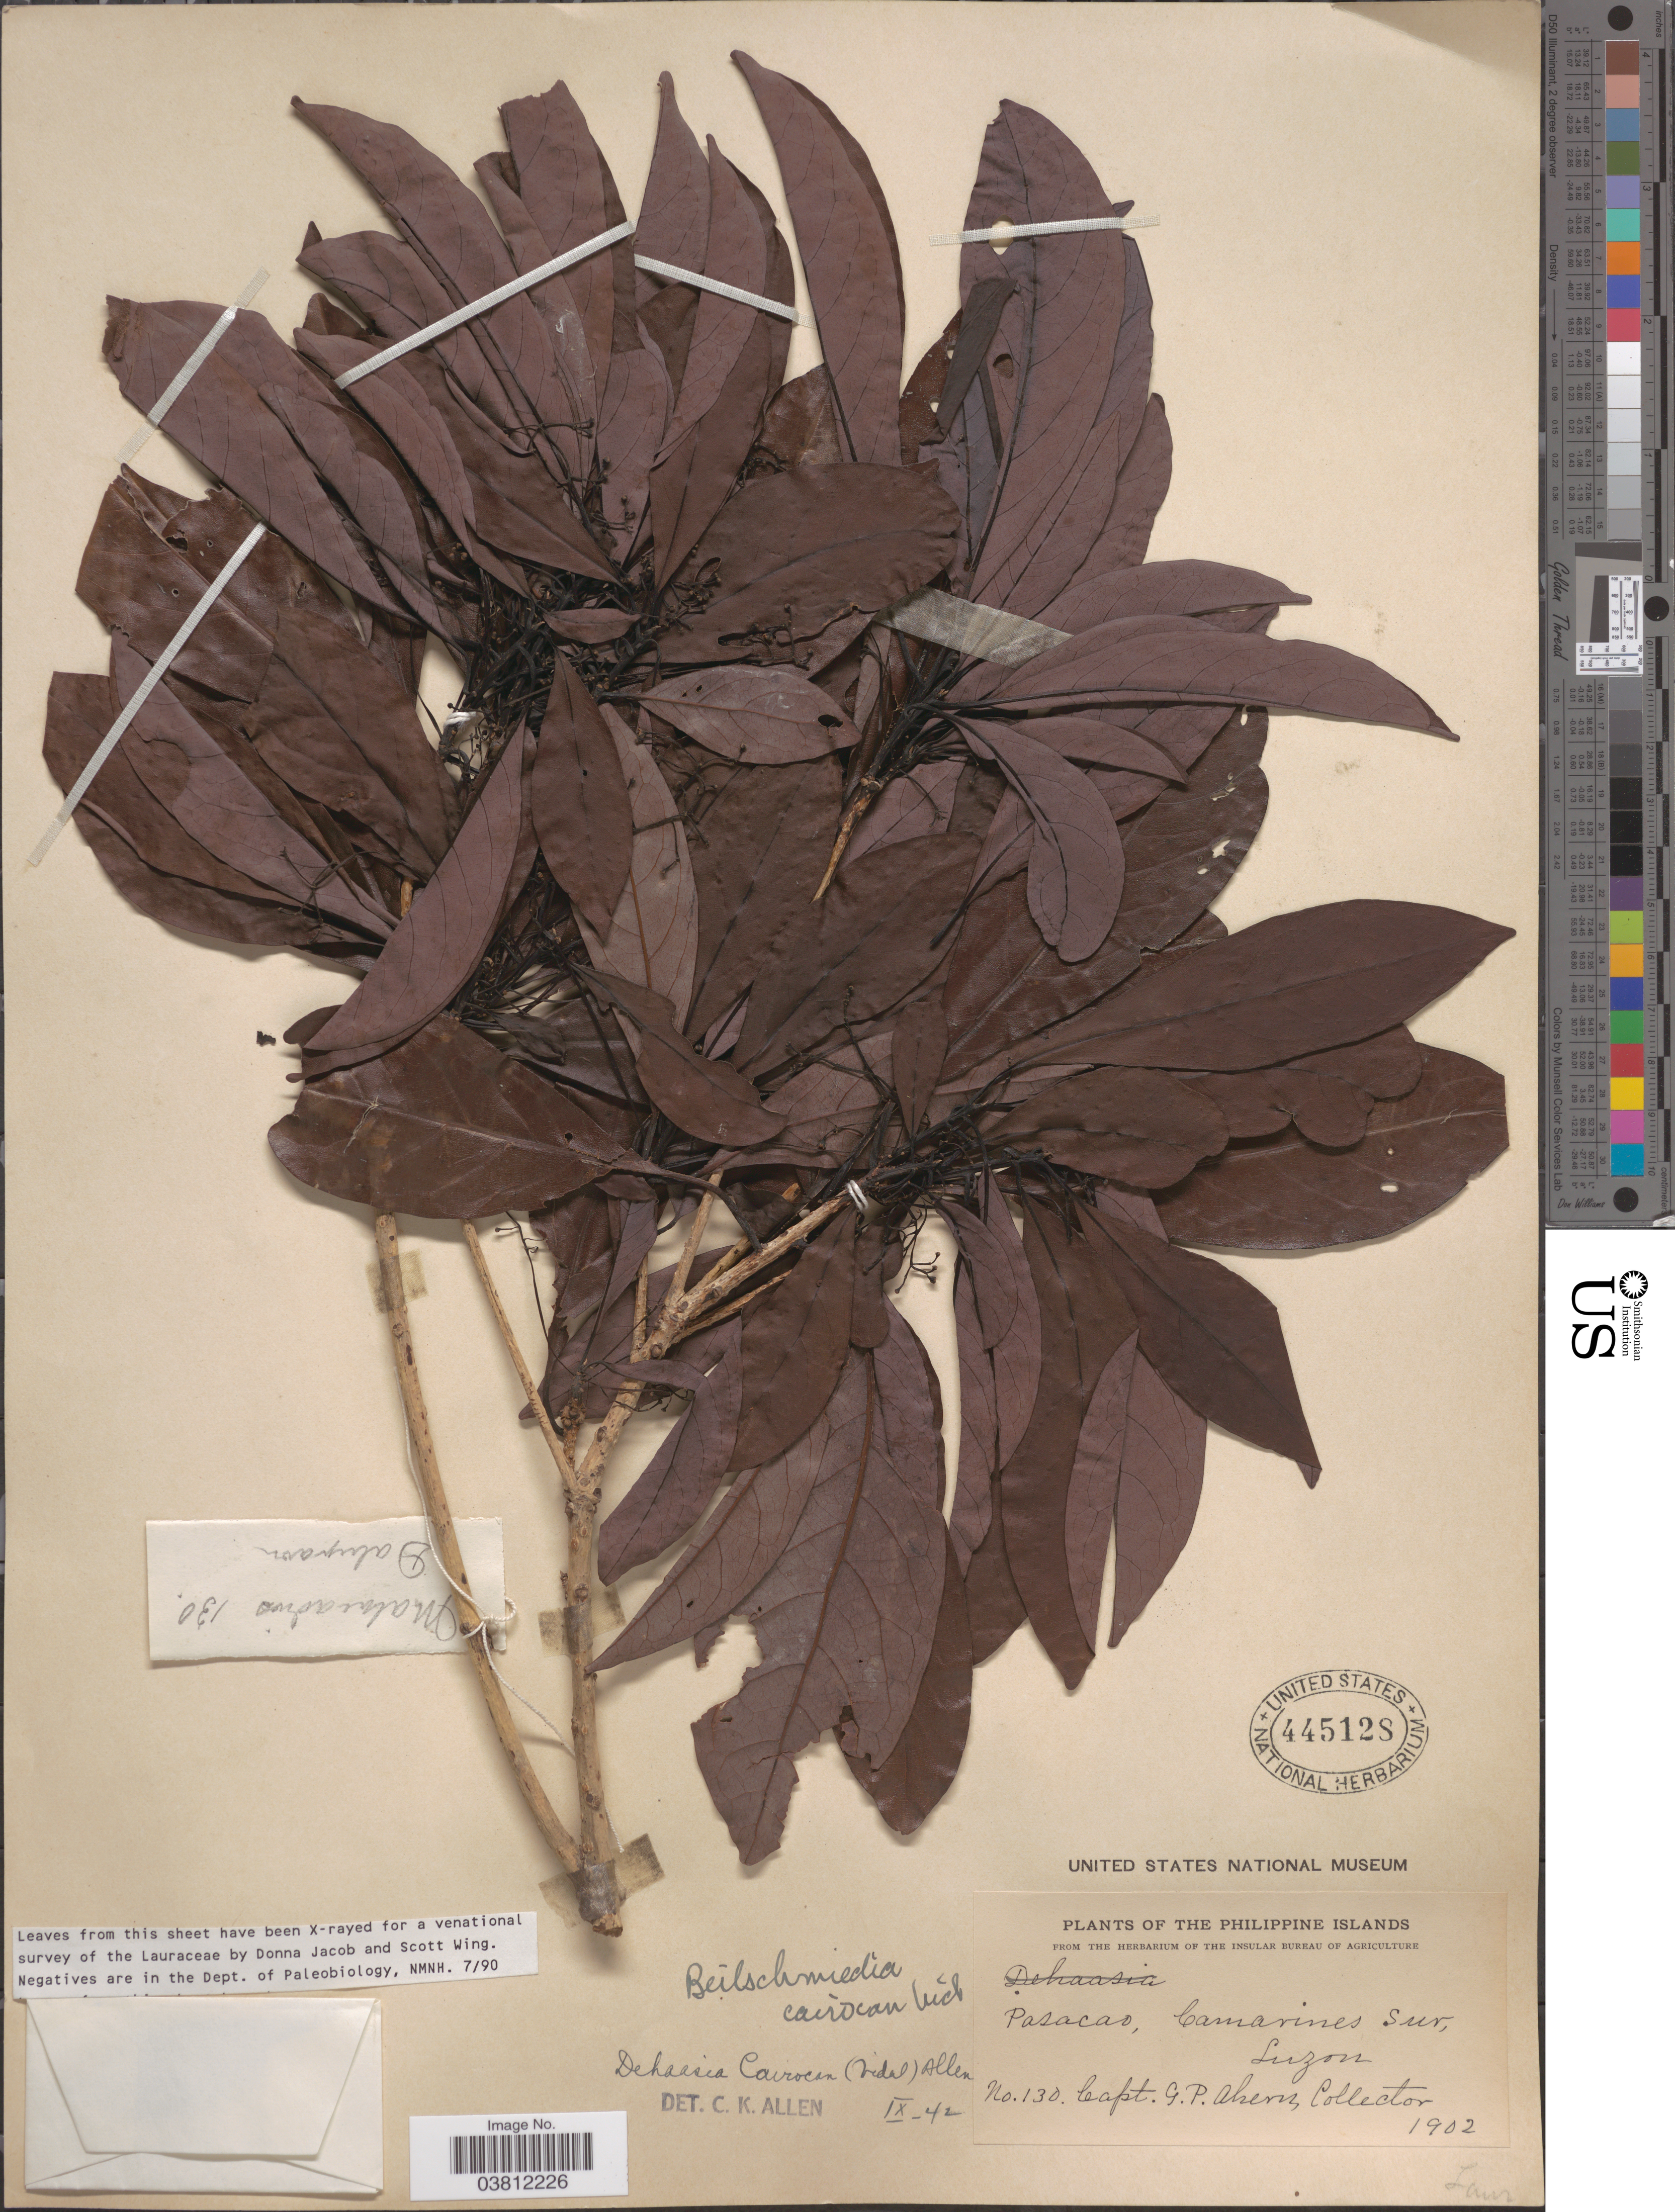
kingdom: Plantae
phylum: Tracheophyta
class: Magnoliopsida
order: Laurales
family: Lauraceae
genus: Dehaasia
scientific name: Dehaasia cairocan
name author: (S. Vidal) C.K. Allen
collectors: G. Ahern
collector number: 130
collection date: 1902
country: Philippines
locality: Pasacao, Camarines Sur, Luzon.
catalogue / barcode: US 445128